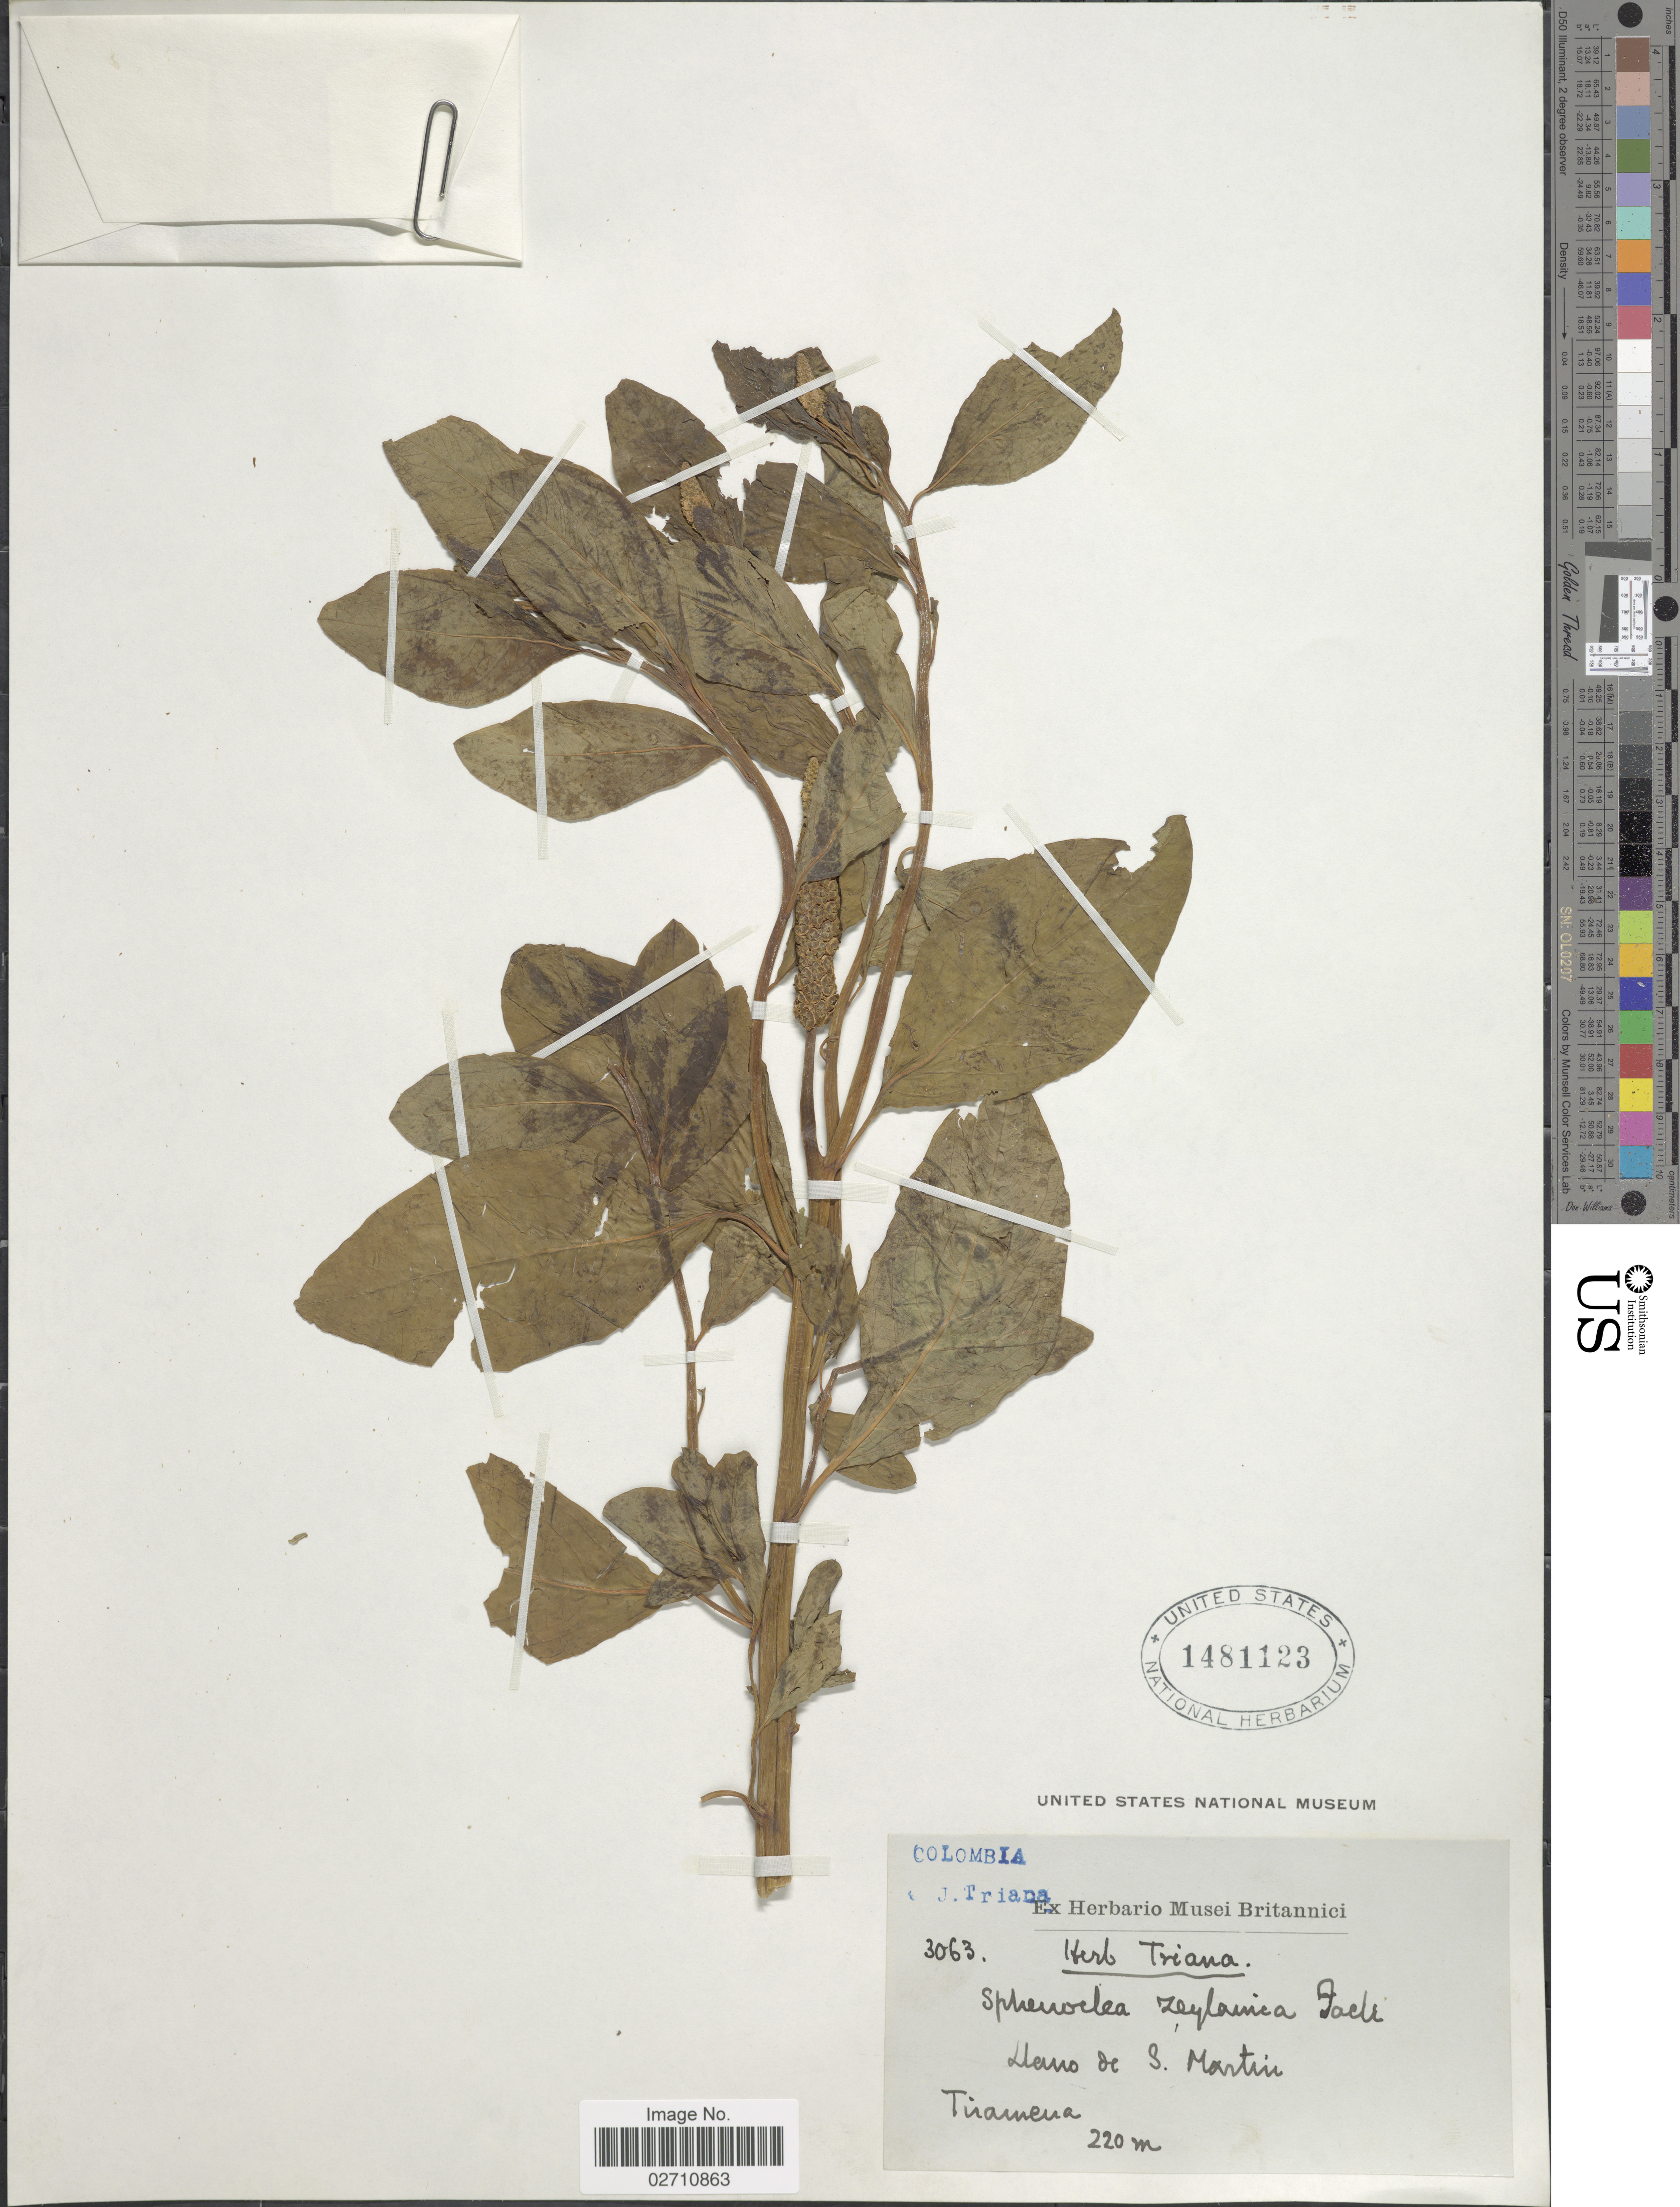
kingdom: Plantae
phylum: Tracheophyta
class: Magnoliopsida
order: Solanales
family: Sphenocleaceae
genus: Sphenoclea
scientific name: Sphenoclea zeylanica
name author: Gaertn.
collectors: J. J. Triana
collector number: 3063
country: Colombia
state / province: Meta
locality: Llano de S. Martin. Tiramena.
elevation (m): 220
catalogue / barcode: US 1481123